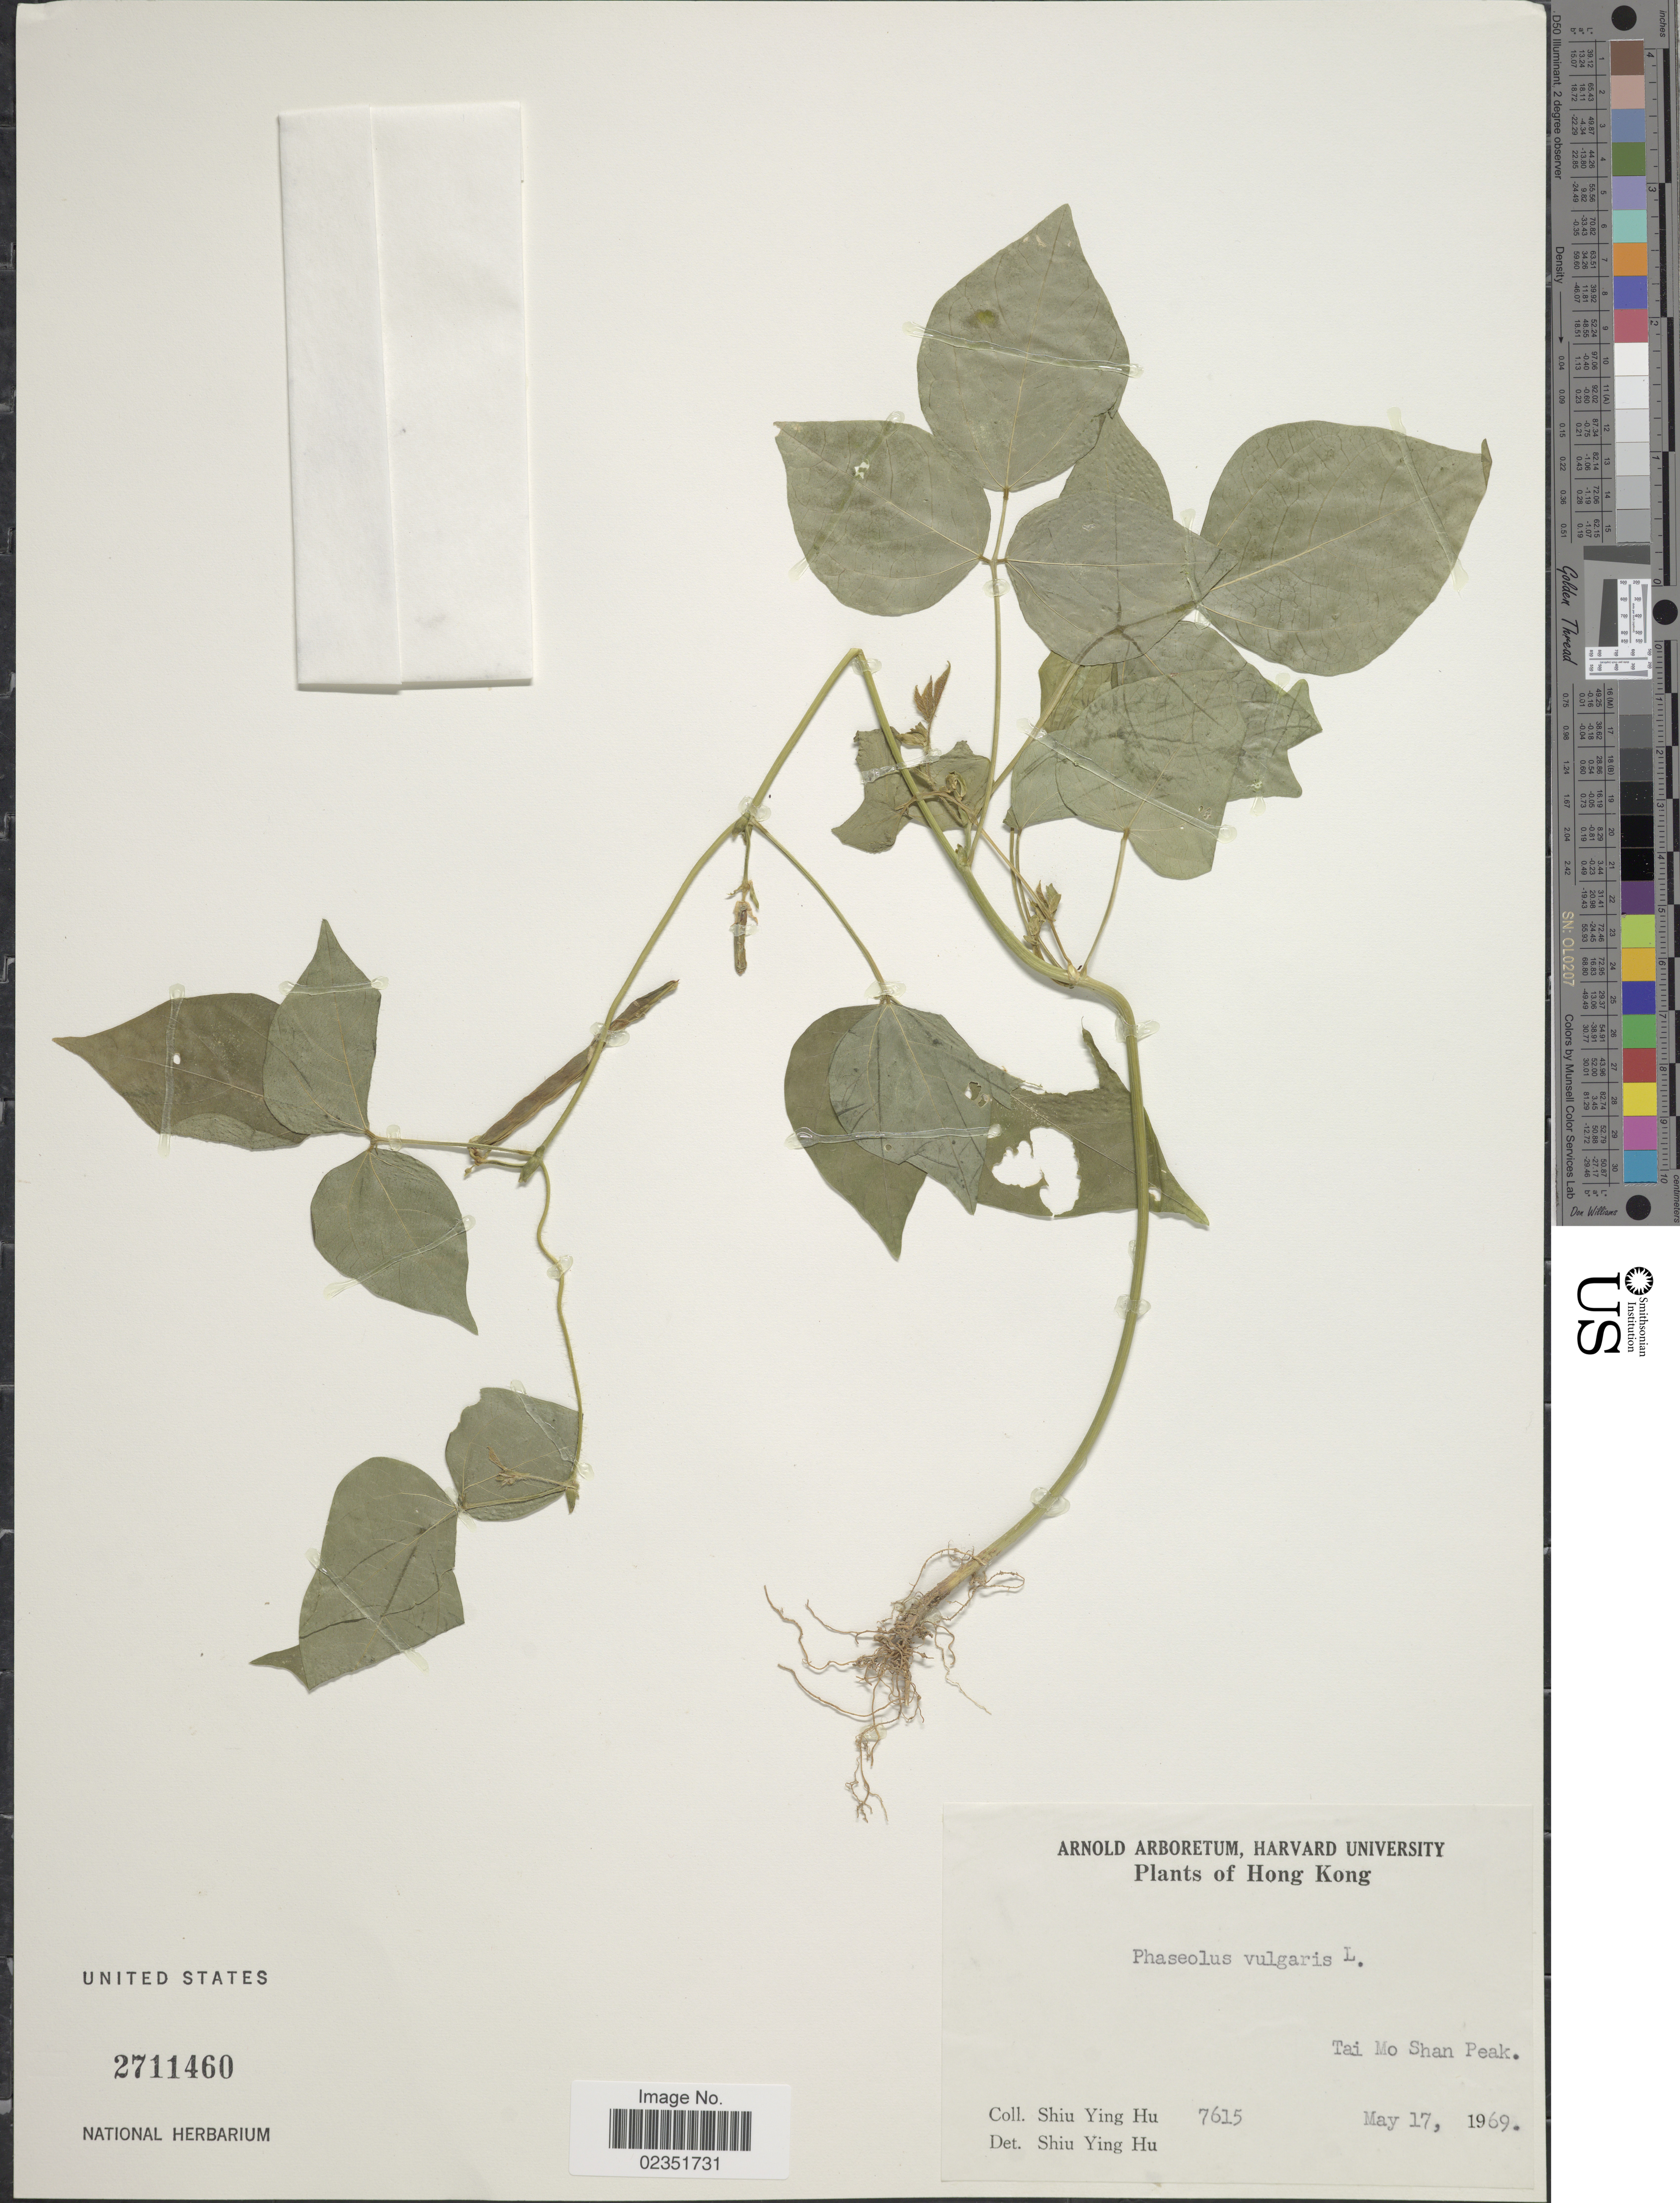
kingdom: Plantae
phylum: Tracheophyta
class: Magnoliopsida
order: Fabales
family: Fabaceae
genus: Phaseolus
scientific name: Phaseolus vulgaris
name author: L.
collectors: S. Y. Hu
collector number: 7615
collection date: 1969-05-17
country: China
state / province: Hong Kong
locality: Tai Mo Shan Peak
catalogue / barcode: US 2711460